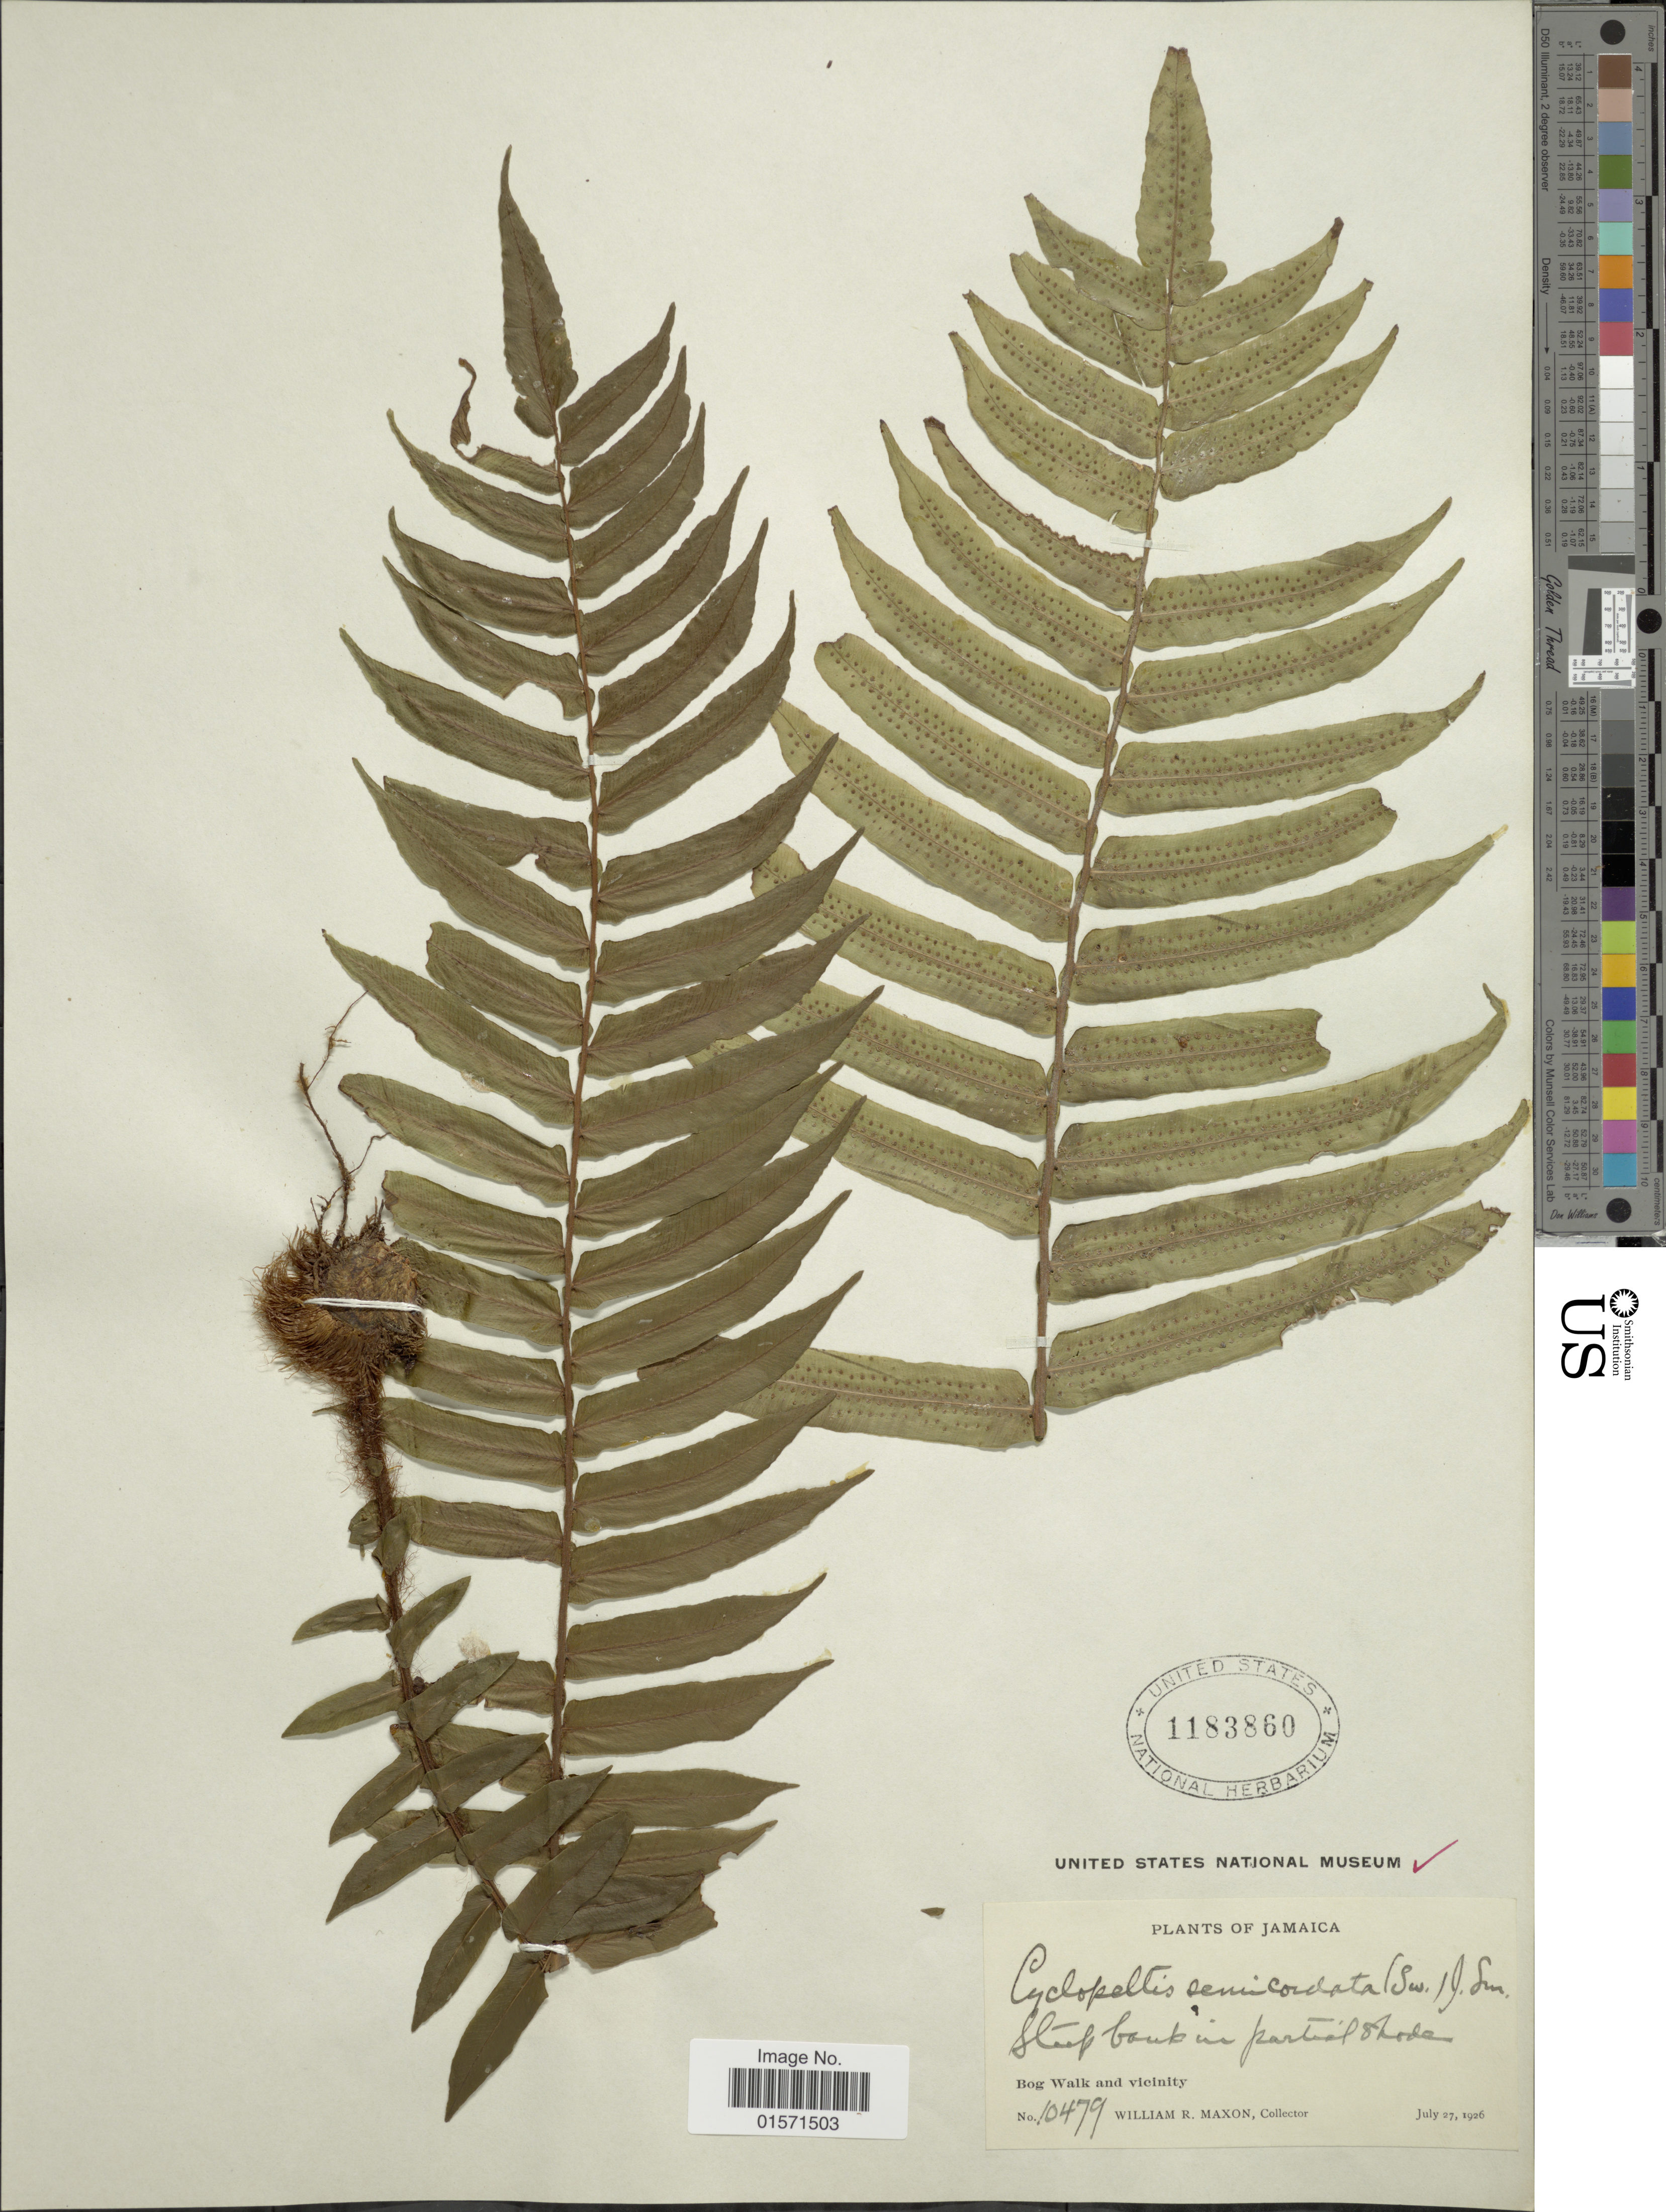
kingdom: Plantae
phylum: Tracheophyta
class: Polypodiopsida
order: Polypodiales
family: Lomariopsidaceae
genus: Cyclopeltis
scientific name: Cyclopeltis semicordata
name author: (Sw.) J. Sm.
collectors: W. R. Maxon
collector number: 10479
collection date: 1926-07-27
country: Jamaica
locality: Bog walk and Vicinity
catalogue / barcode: US 1183860